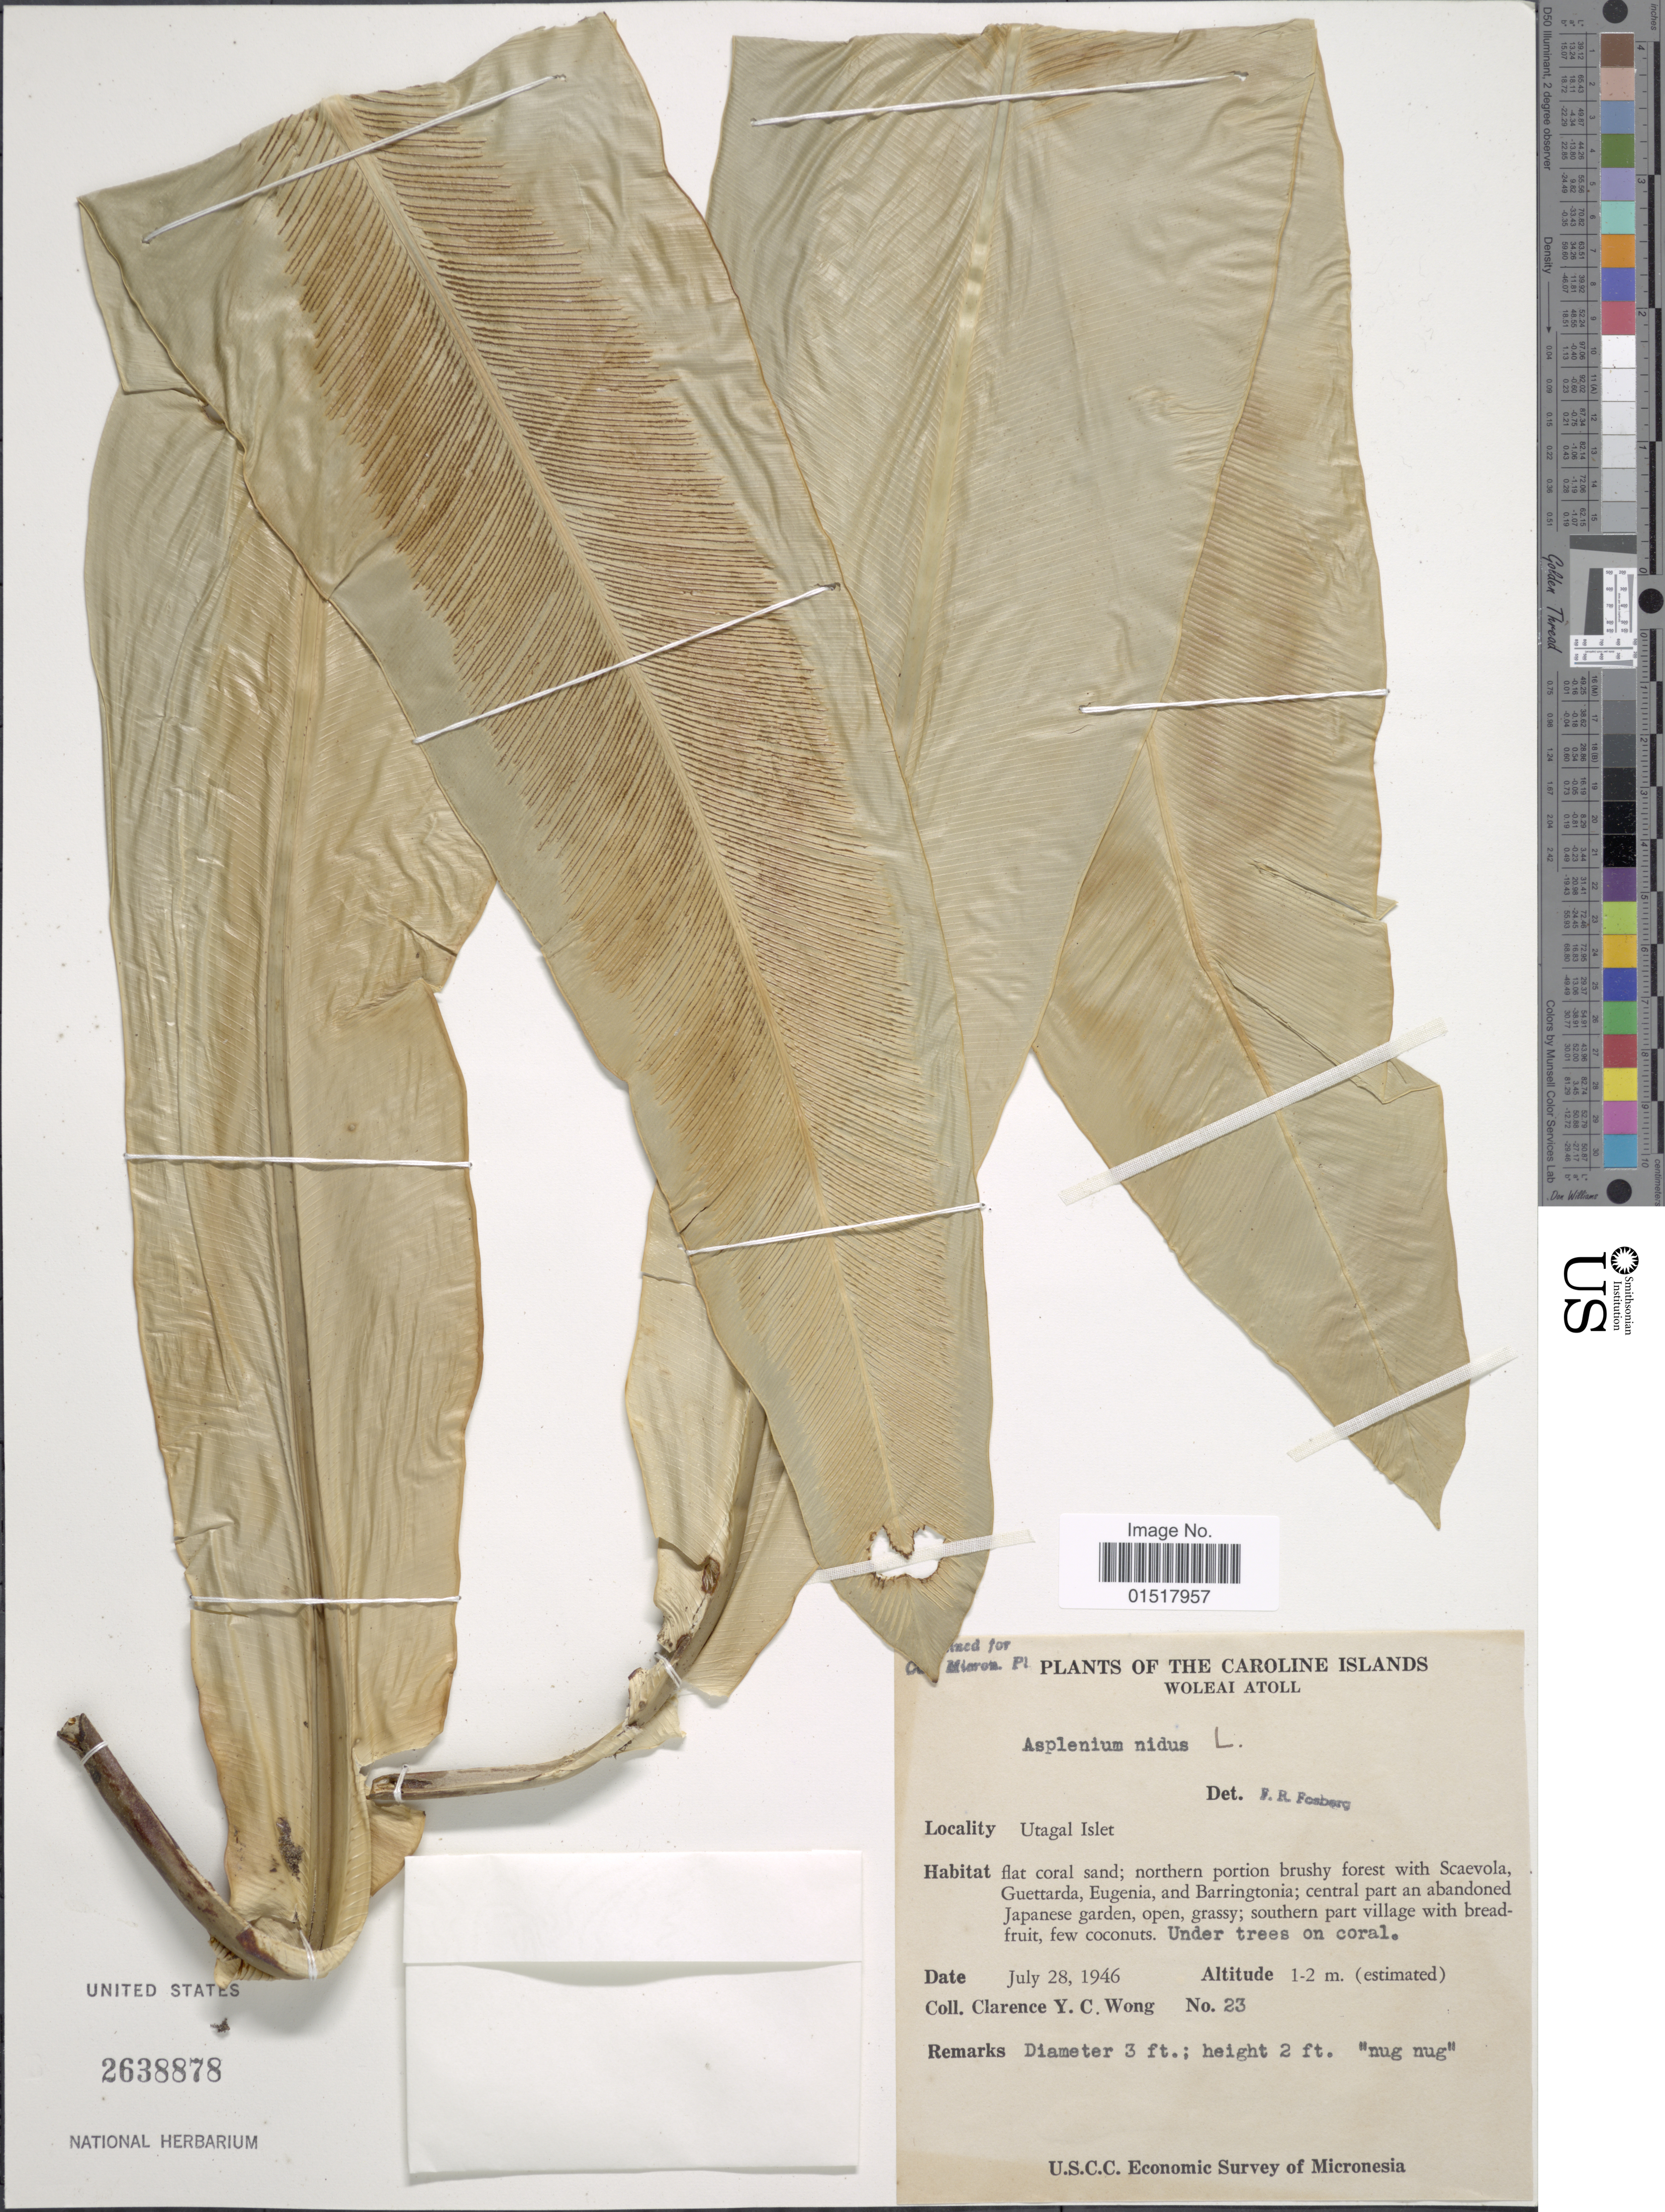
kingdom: Plantae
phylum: Tracheophyta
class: Polypodiopsida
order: Polypodiales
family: Aspleniaceae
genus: Asplenium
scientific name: Asplenium nidus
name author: L.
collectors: C. Y. C. Wong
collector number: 23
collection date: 1946-07-28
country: Micronesia, Federated States of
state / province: Yap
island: Woleai Atoll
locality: Caroline Islands. Woleai Atoll. Utagal Islet.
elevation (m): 1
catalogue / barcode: US 2638878